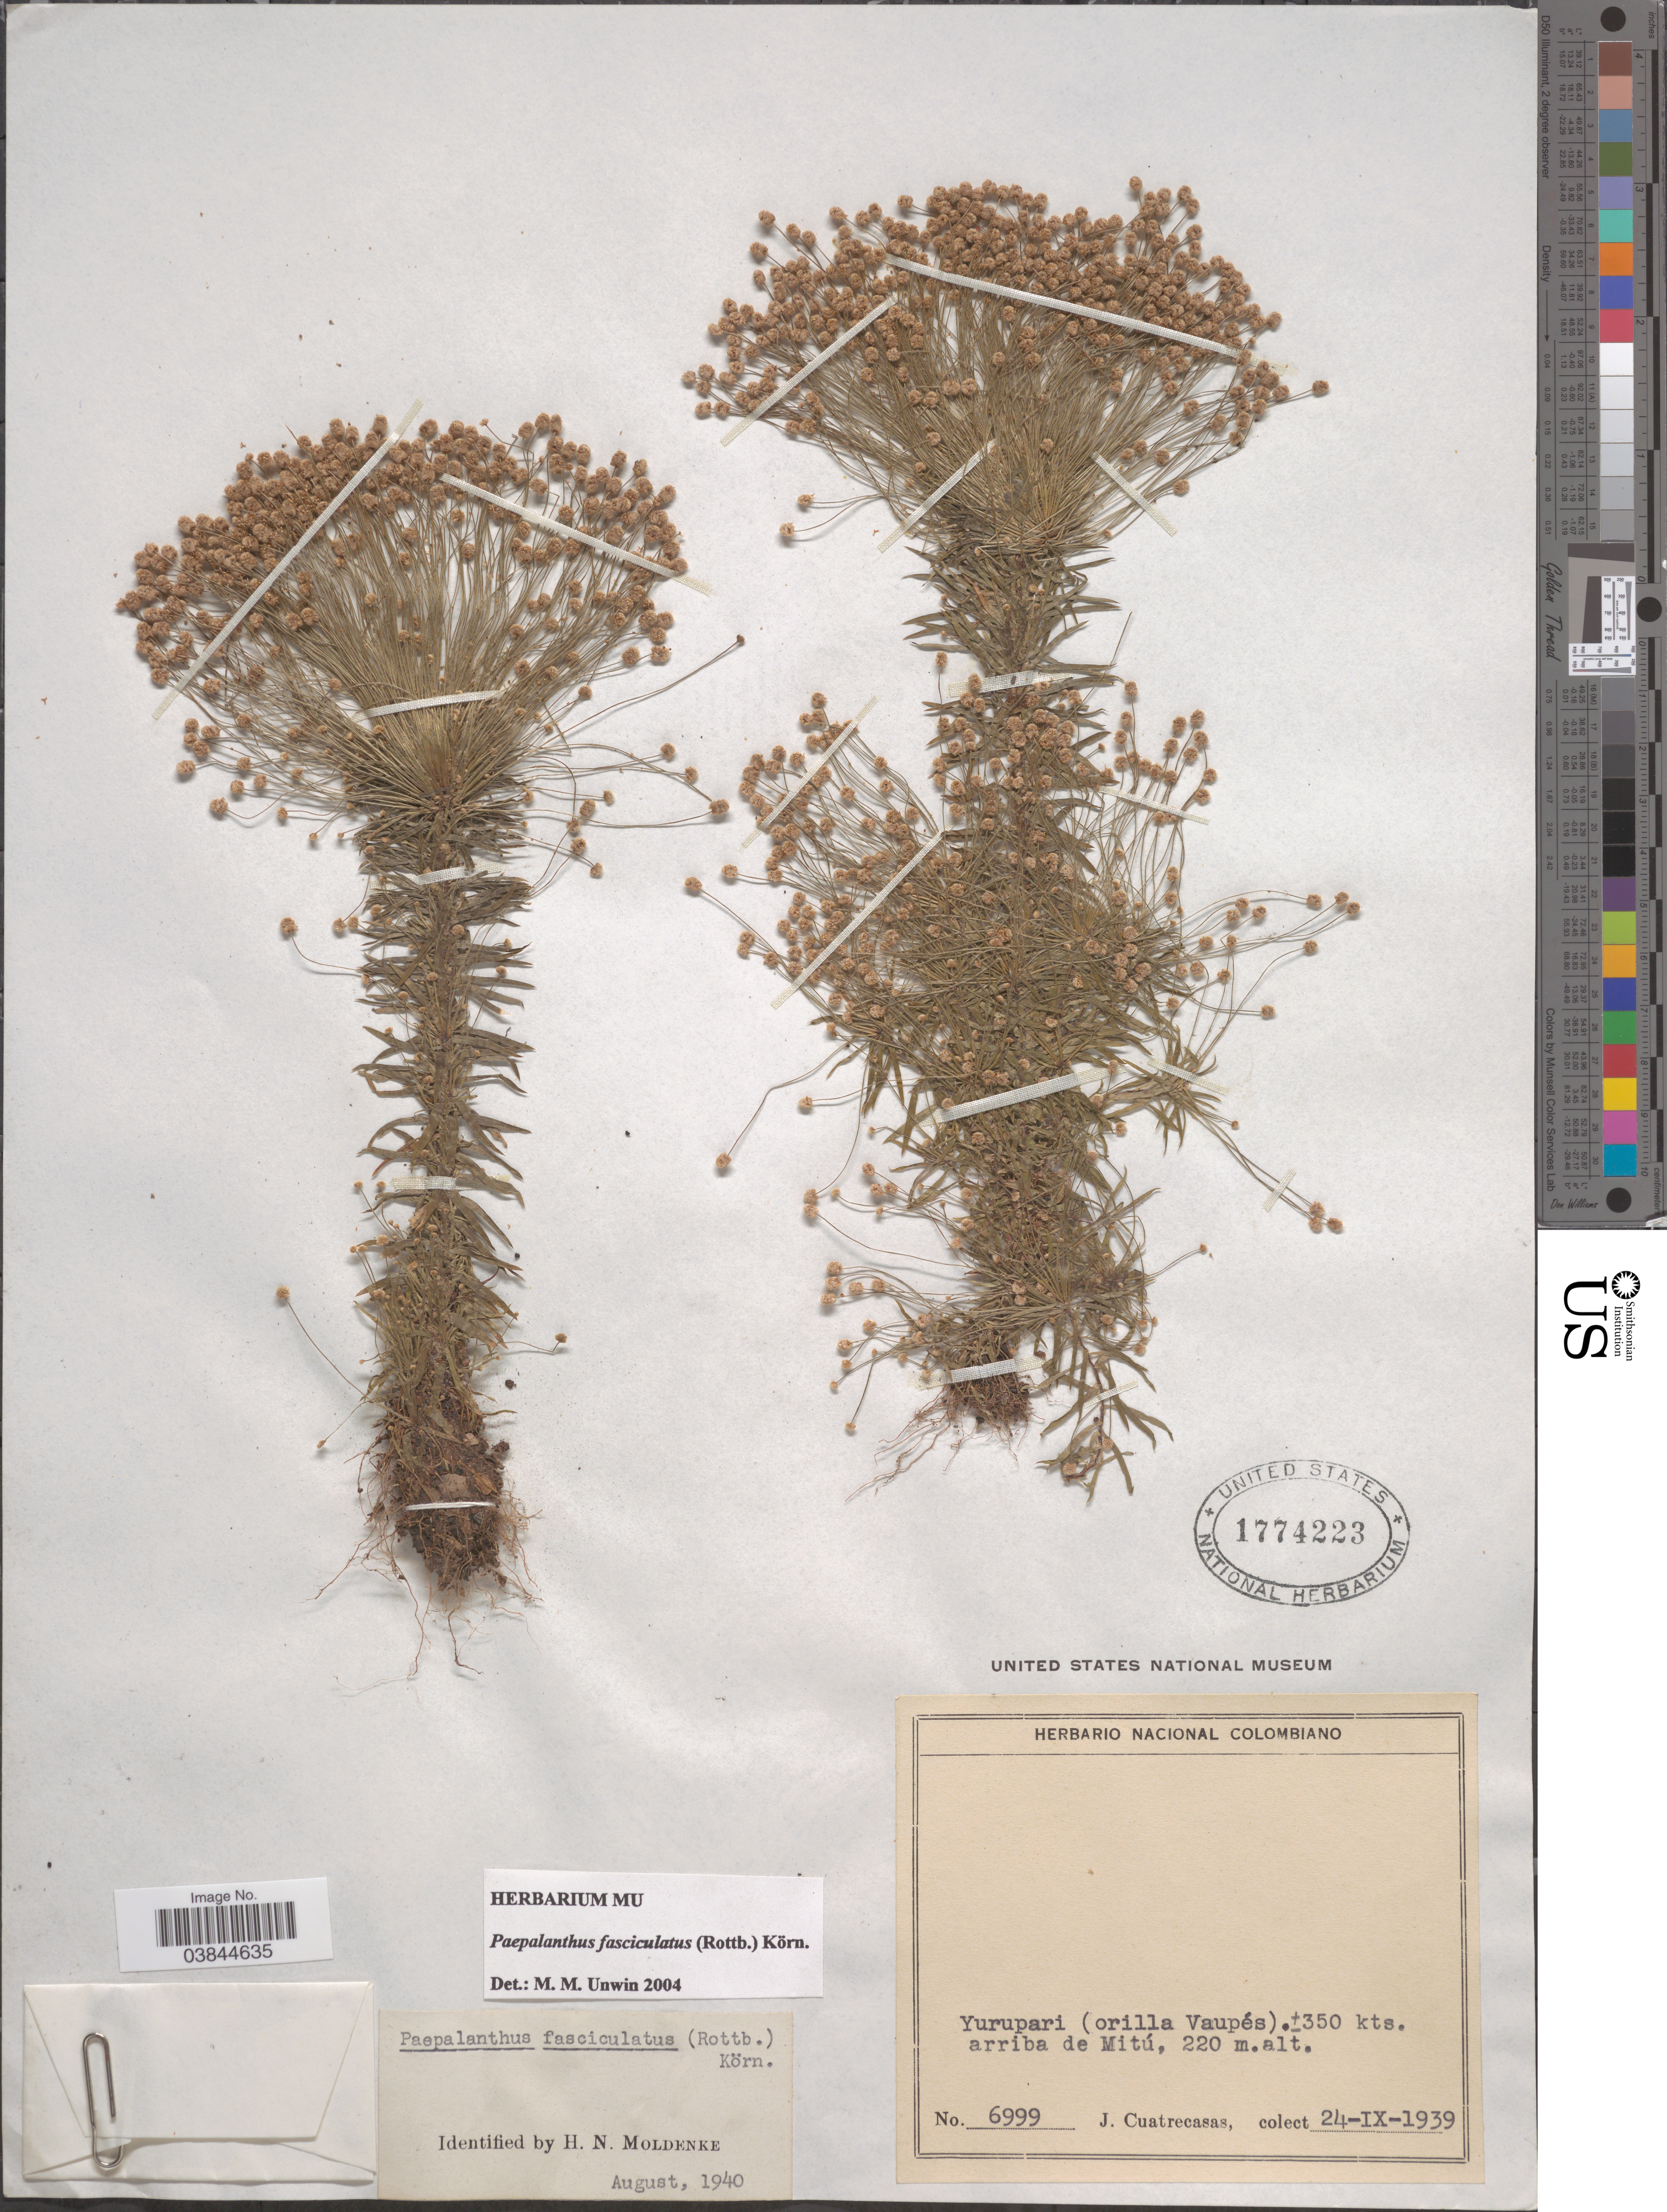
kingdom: Plantae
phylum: Tracheophyta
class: Liliopsida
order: Poales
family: Eriocaulaceae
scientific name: Giuliettia fasciculata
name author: (Rottb.) Andrino & Sano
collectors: J. Cuatrecasas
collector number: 6999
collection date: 1939-09-24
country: Colombia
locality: Yurupari (orilla Vaupés), ± 350 kts. arriba de Mitú.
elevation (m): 220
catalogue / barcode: US 1774223